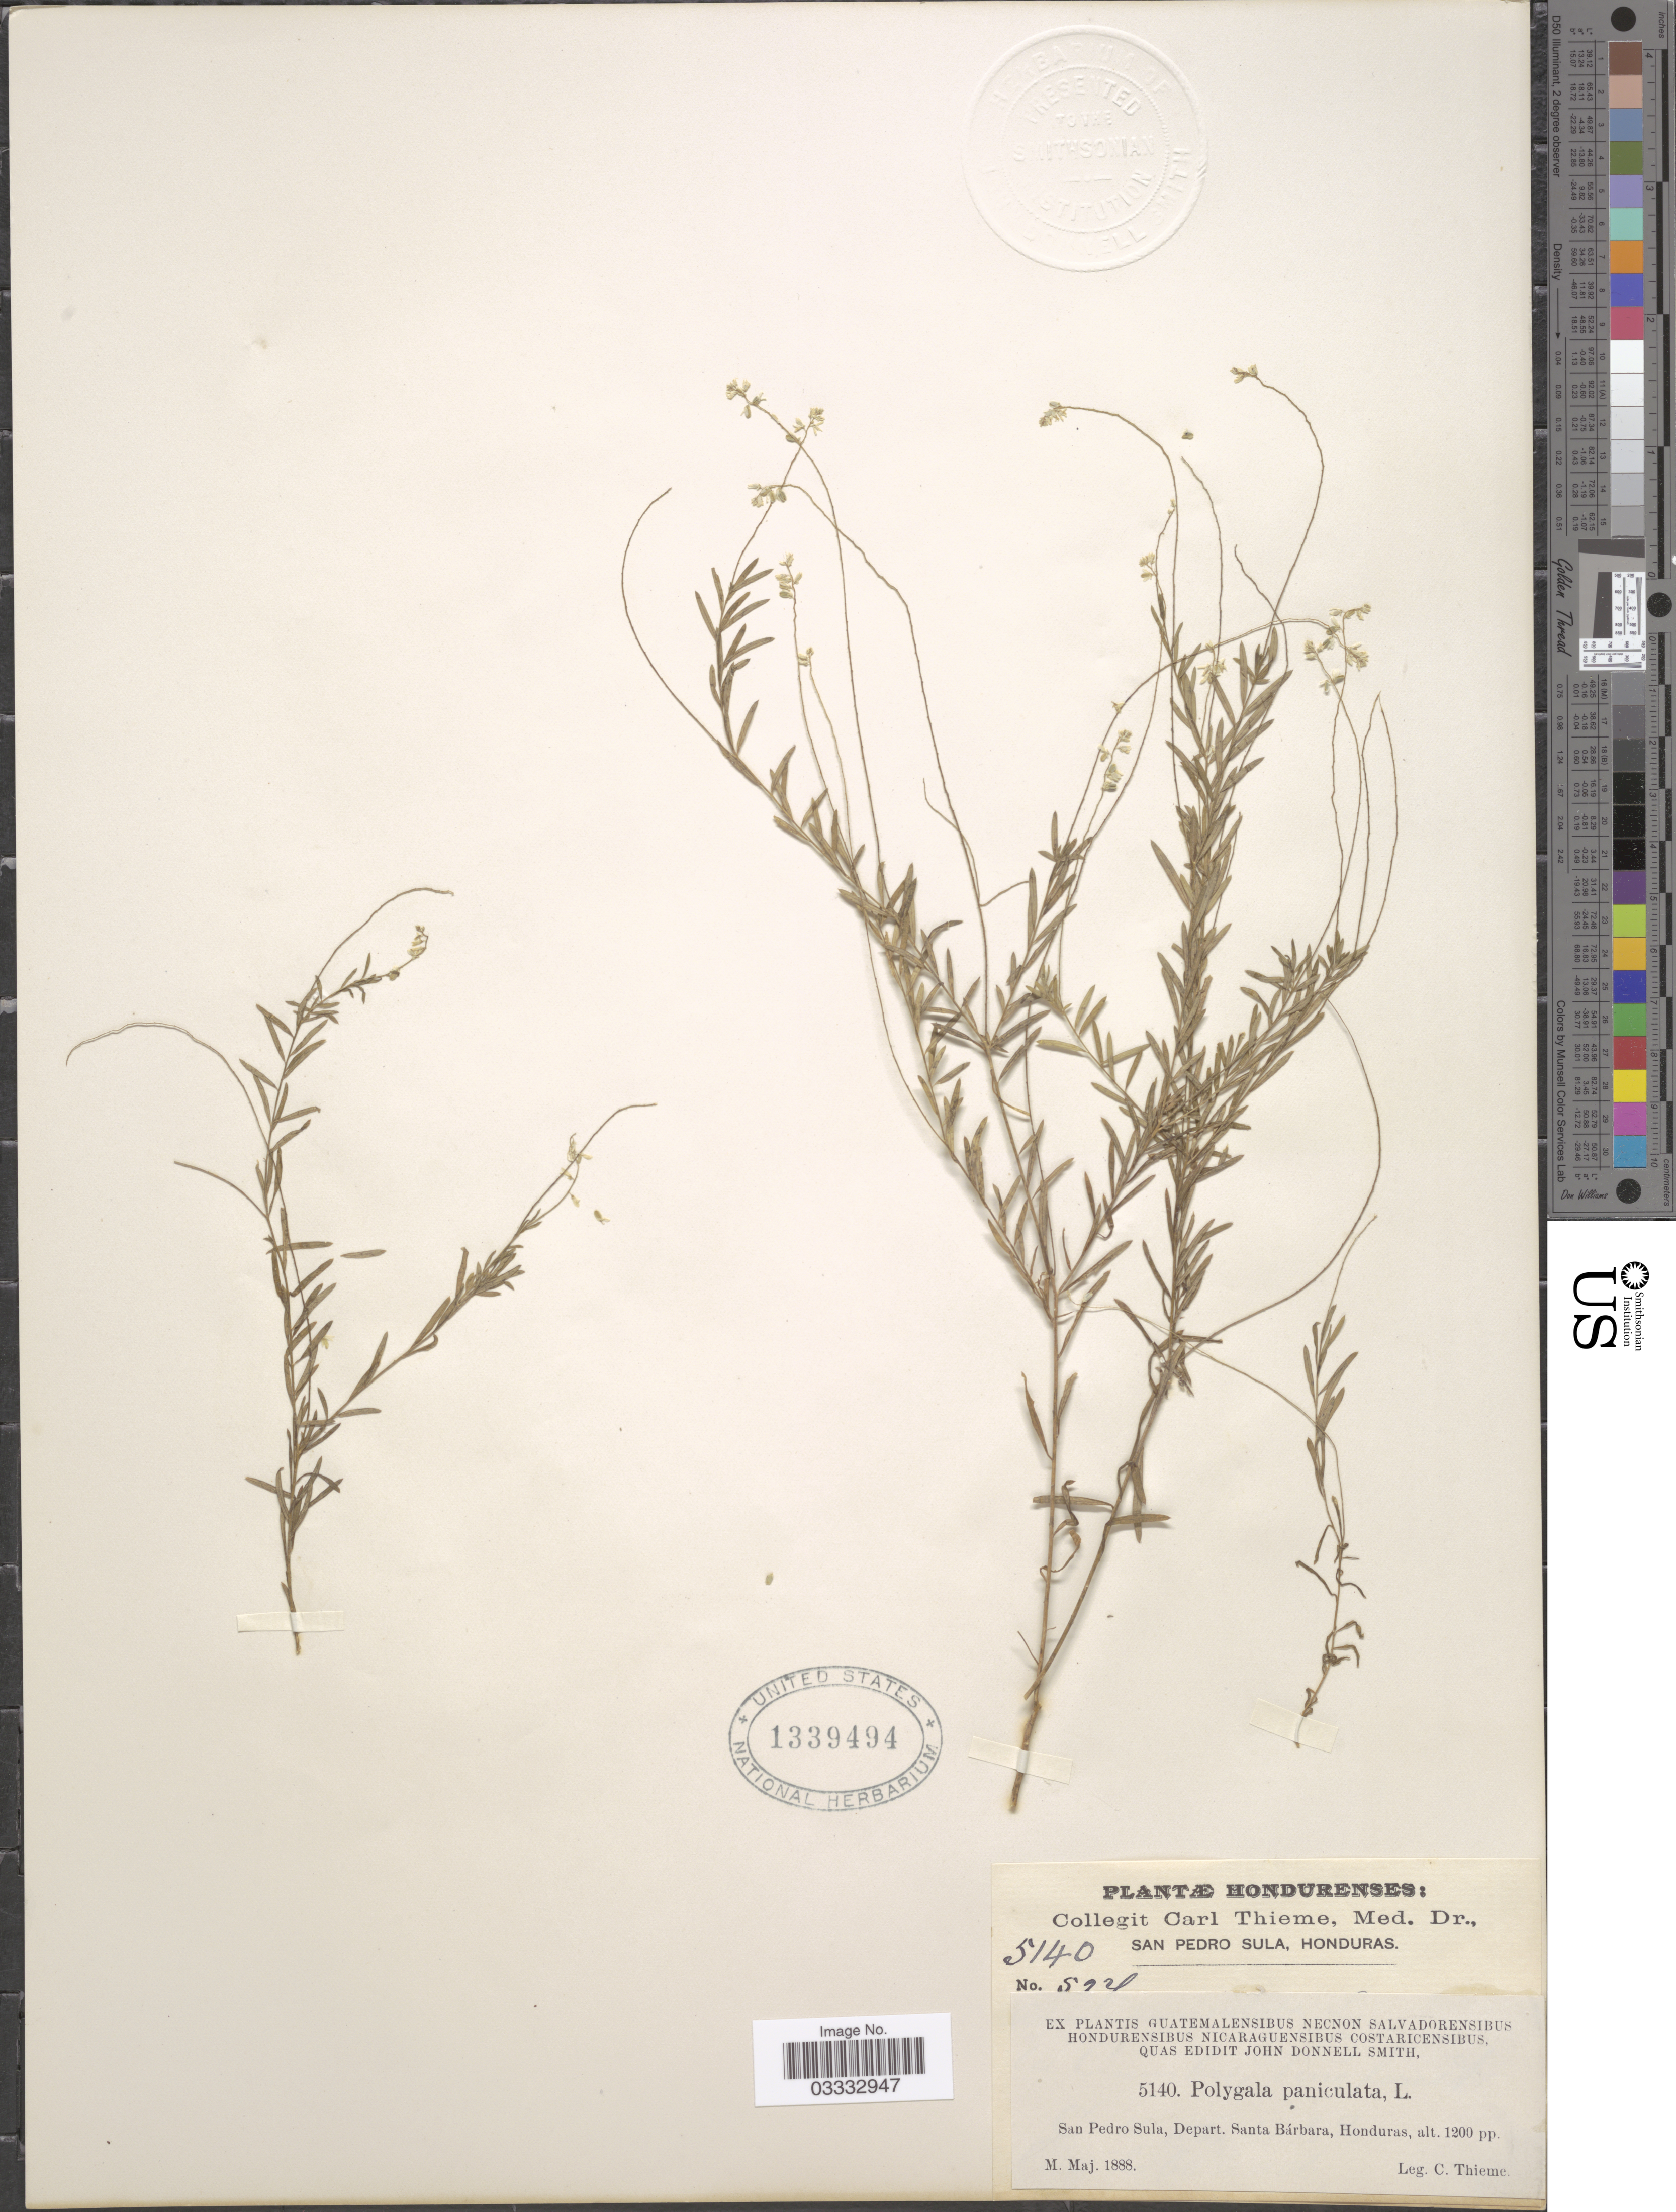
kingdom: Plantae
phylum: Tracheophyta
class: Magnoliopsida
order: Fabales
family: Polygalaceae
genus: Polygala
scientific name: Polygala paniculata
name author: L.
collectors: C. Thieme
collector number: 5140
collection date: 1888-05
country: Honduras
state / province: Santa Bárbara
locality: San Pedro Sula, Depart. Santa Bárbara.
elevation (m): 366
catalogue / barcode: US 1339494